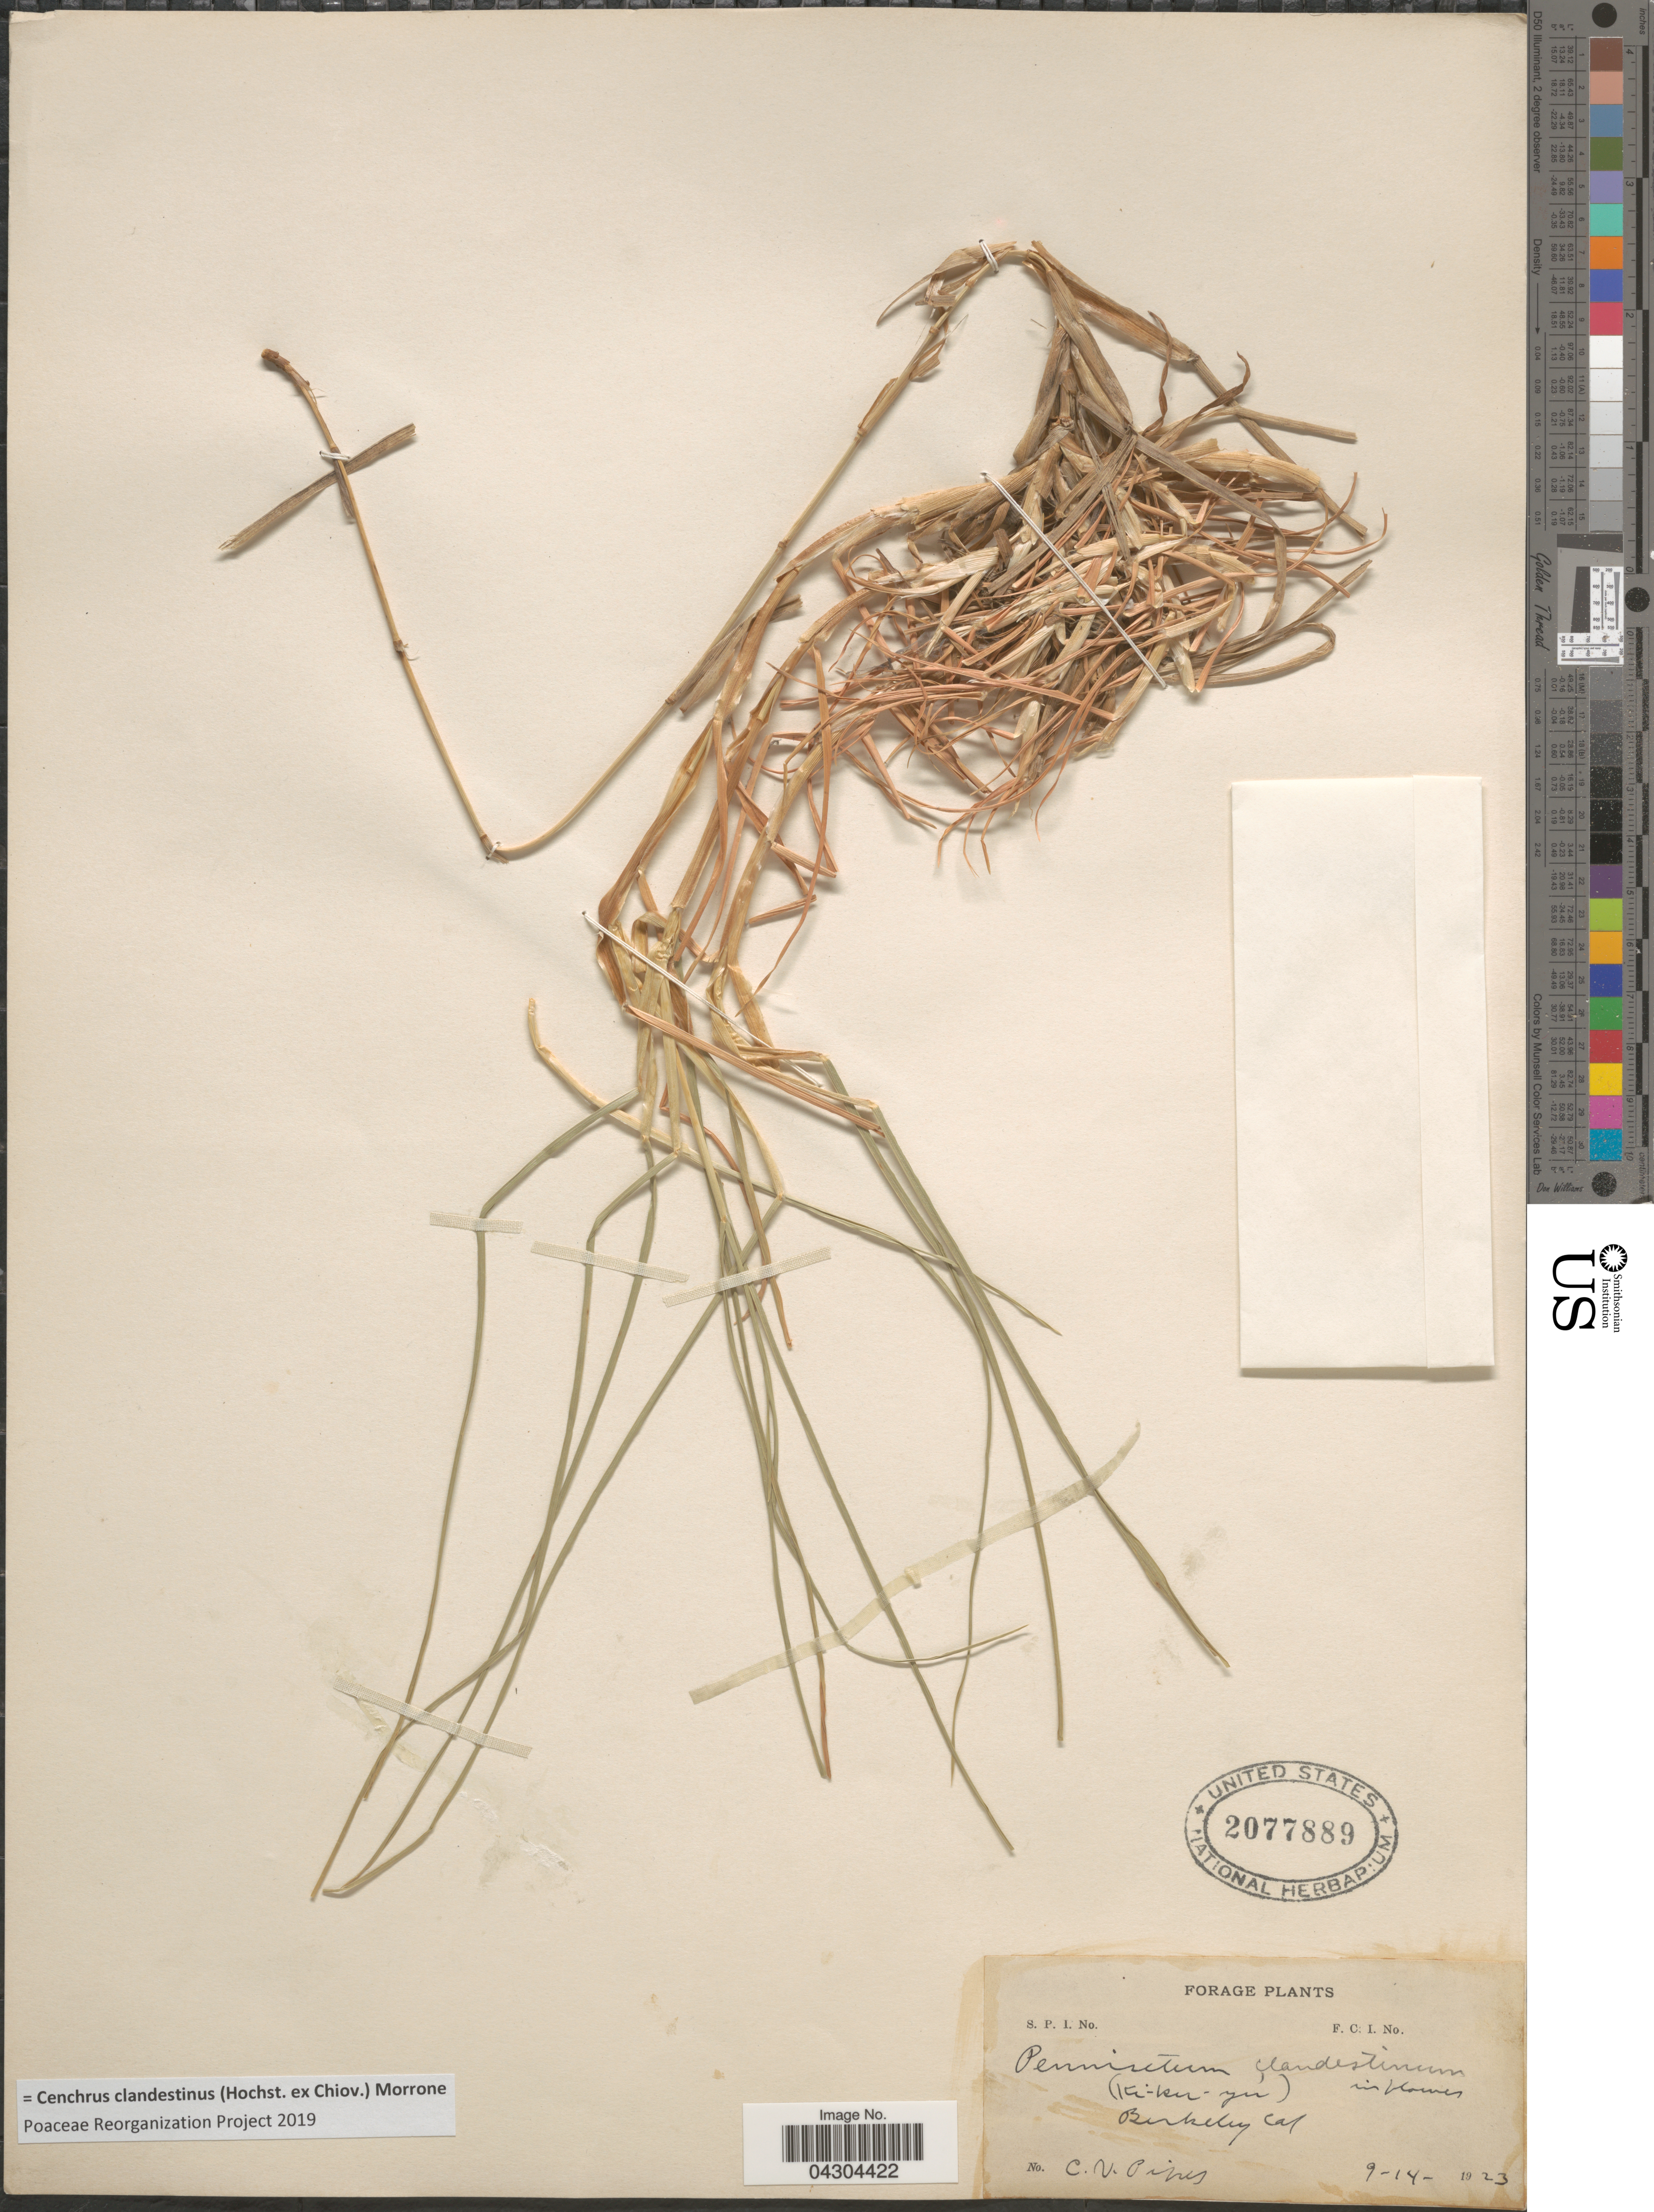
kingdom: Plantae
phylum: Tracheophyta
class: Liliopsida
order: Poales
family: Poaceae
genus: Cenchrus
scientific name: Cenchrus clandestinus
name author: (Hochst. & Chiov.) Morrone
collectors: C. Pikes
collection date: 1923-09-14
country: United States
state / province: California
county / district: Alameda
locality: Berkeley.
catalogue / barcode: US 2077889